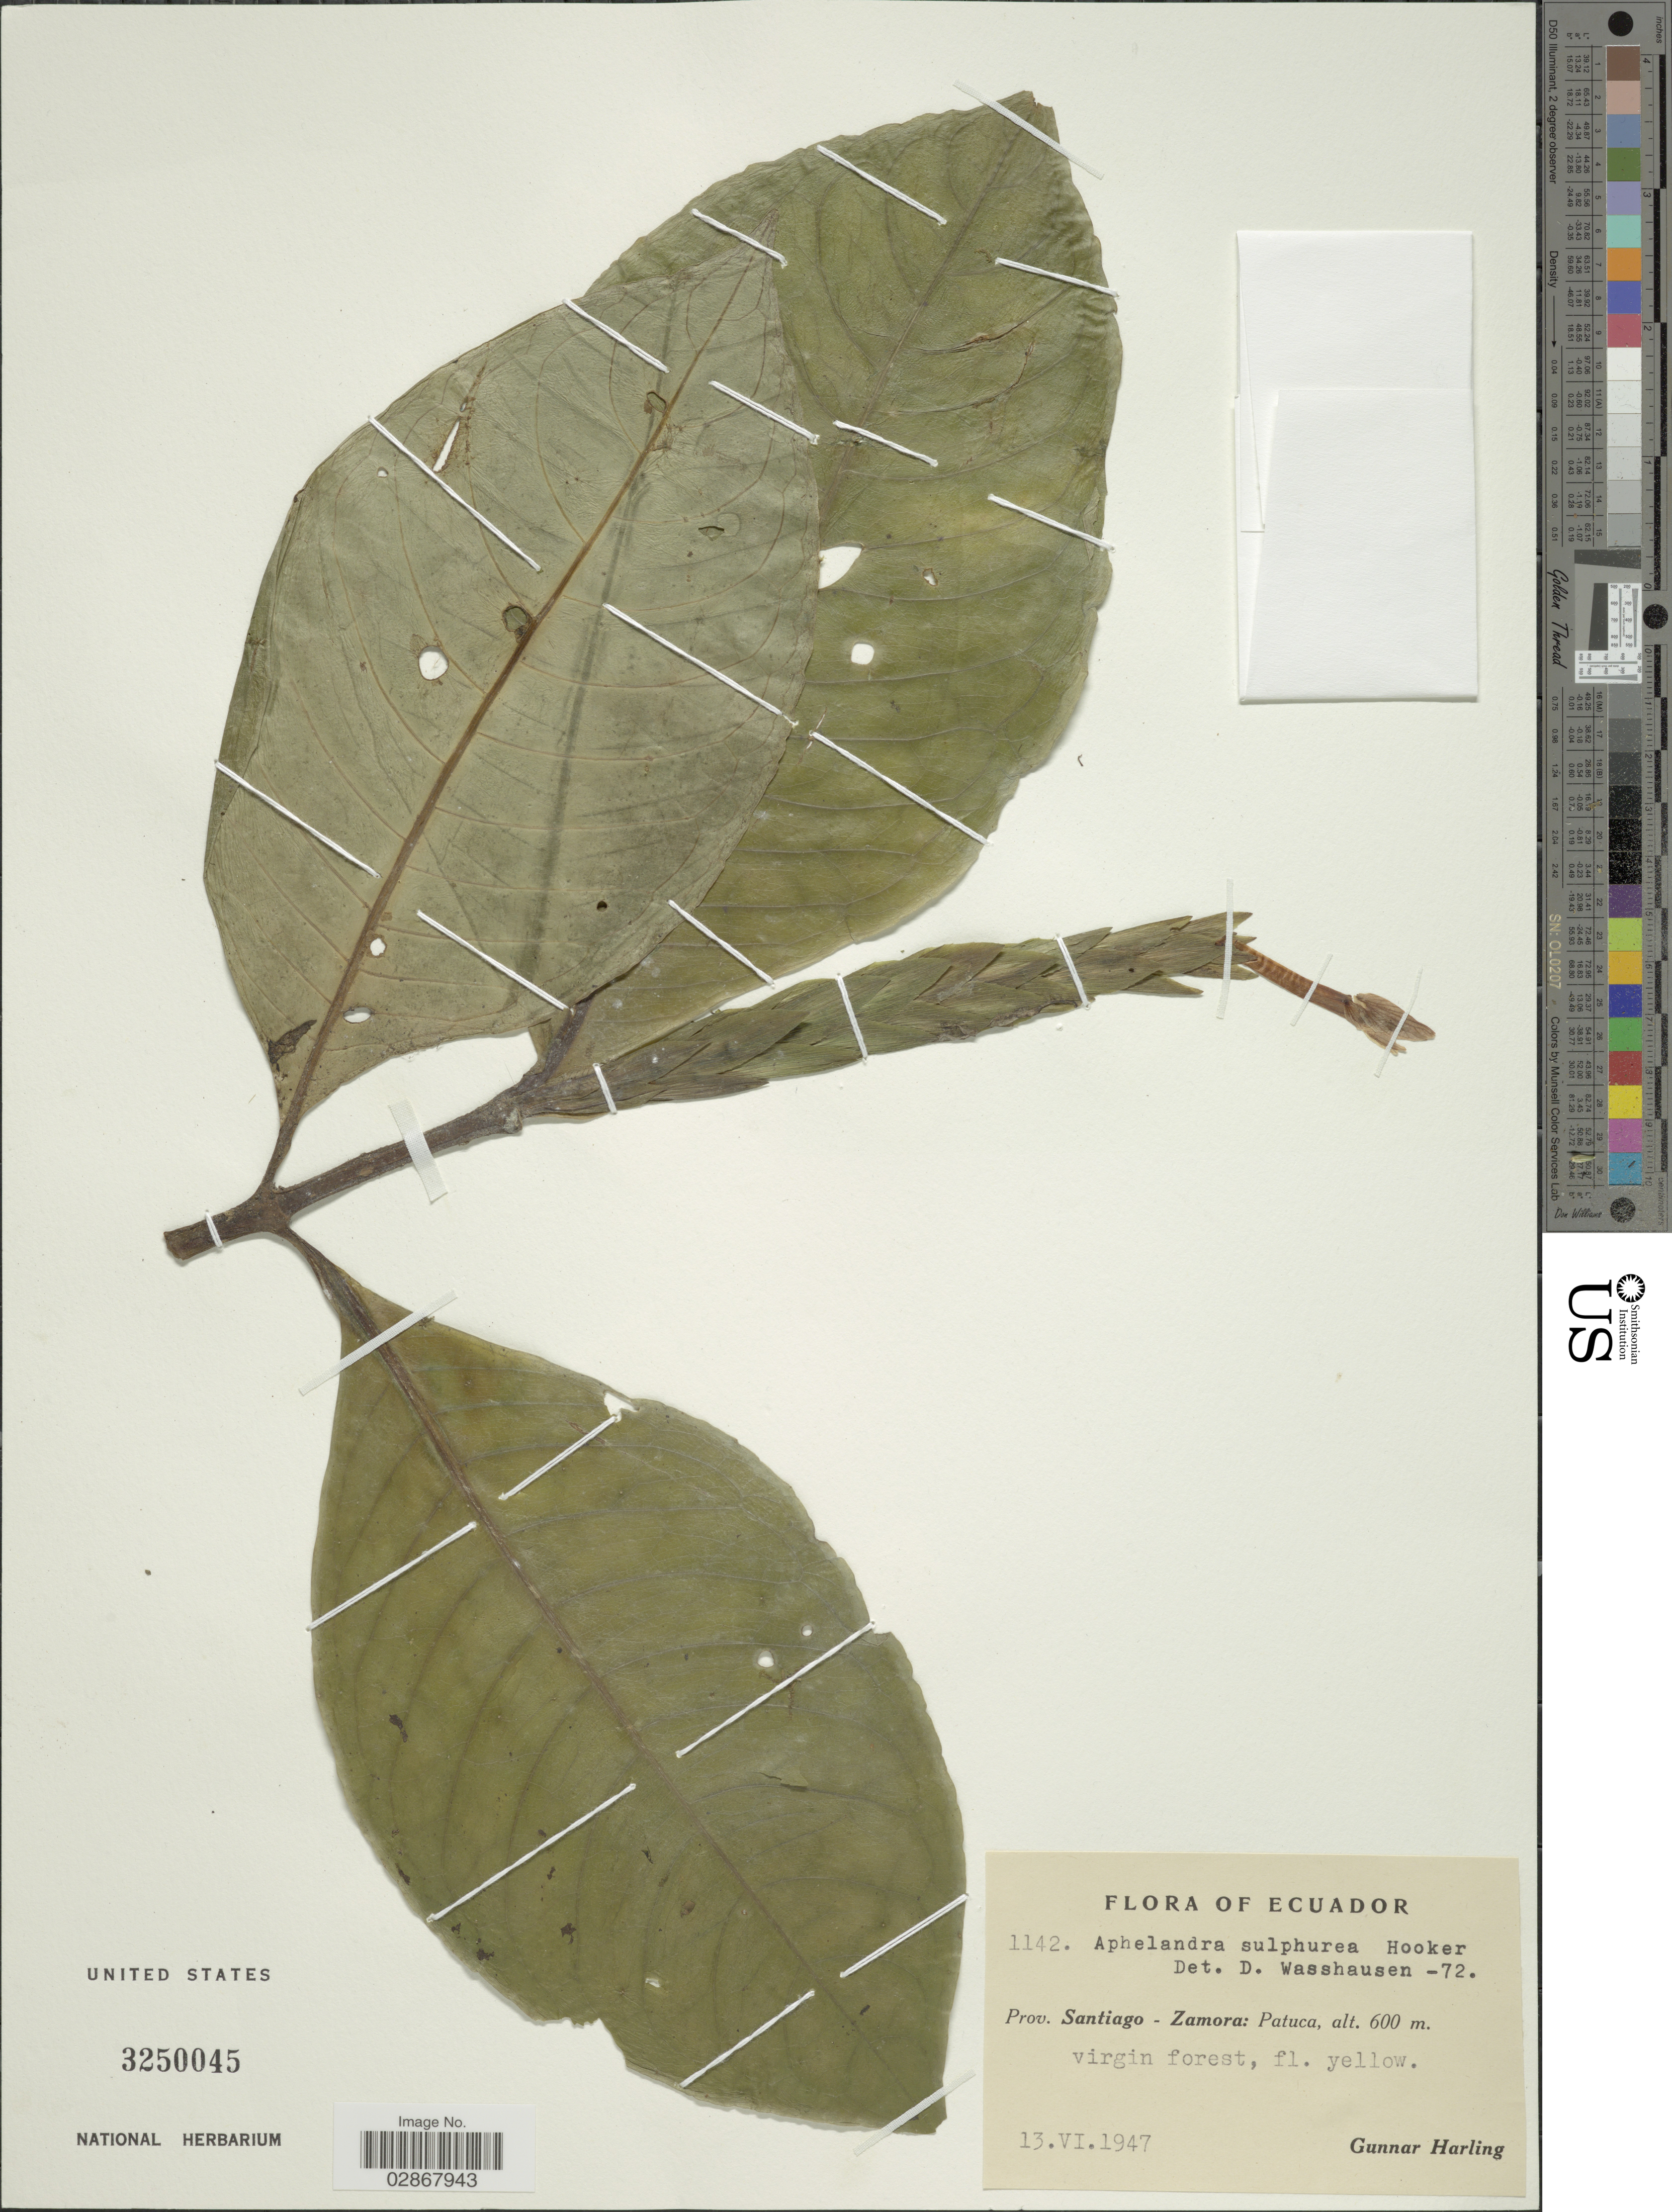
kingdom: Plantae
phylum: Tracheophyta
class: Magnoliopsida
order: Lamiales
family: Acanthaceae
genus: Aphelandra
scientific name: Aphelandra sulphurea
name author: Hook. f.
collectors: G. Harling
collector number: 1142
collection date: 1947-06-13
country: Ecuador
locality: Prov. Santiago-Zamora: Patuca.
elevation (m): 600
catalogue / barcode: US 3250045